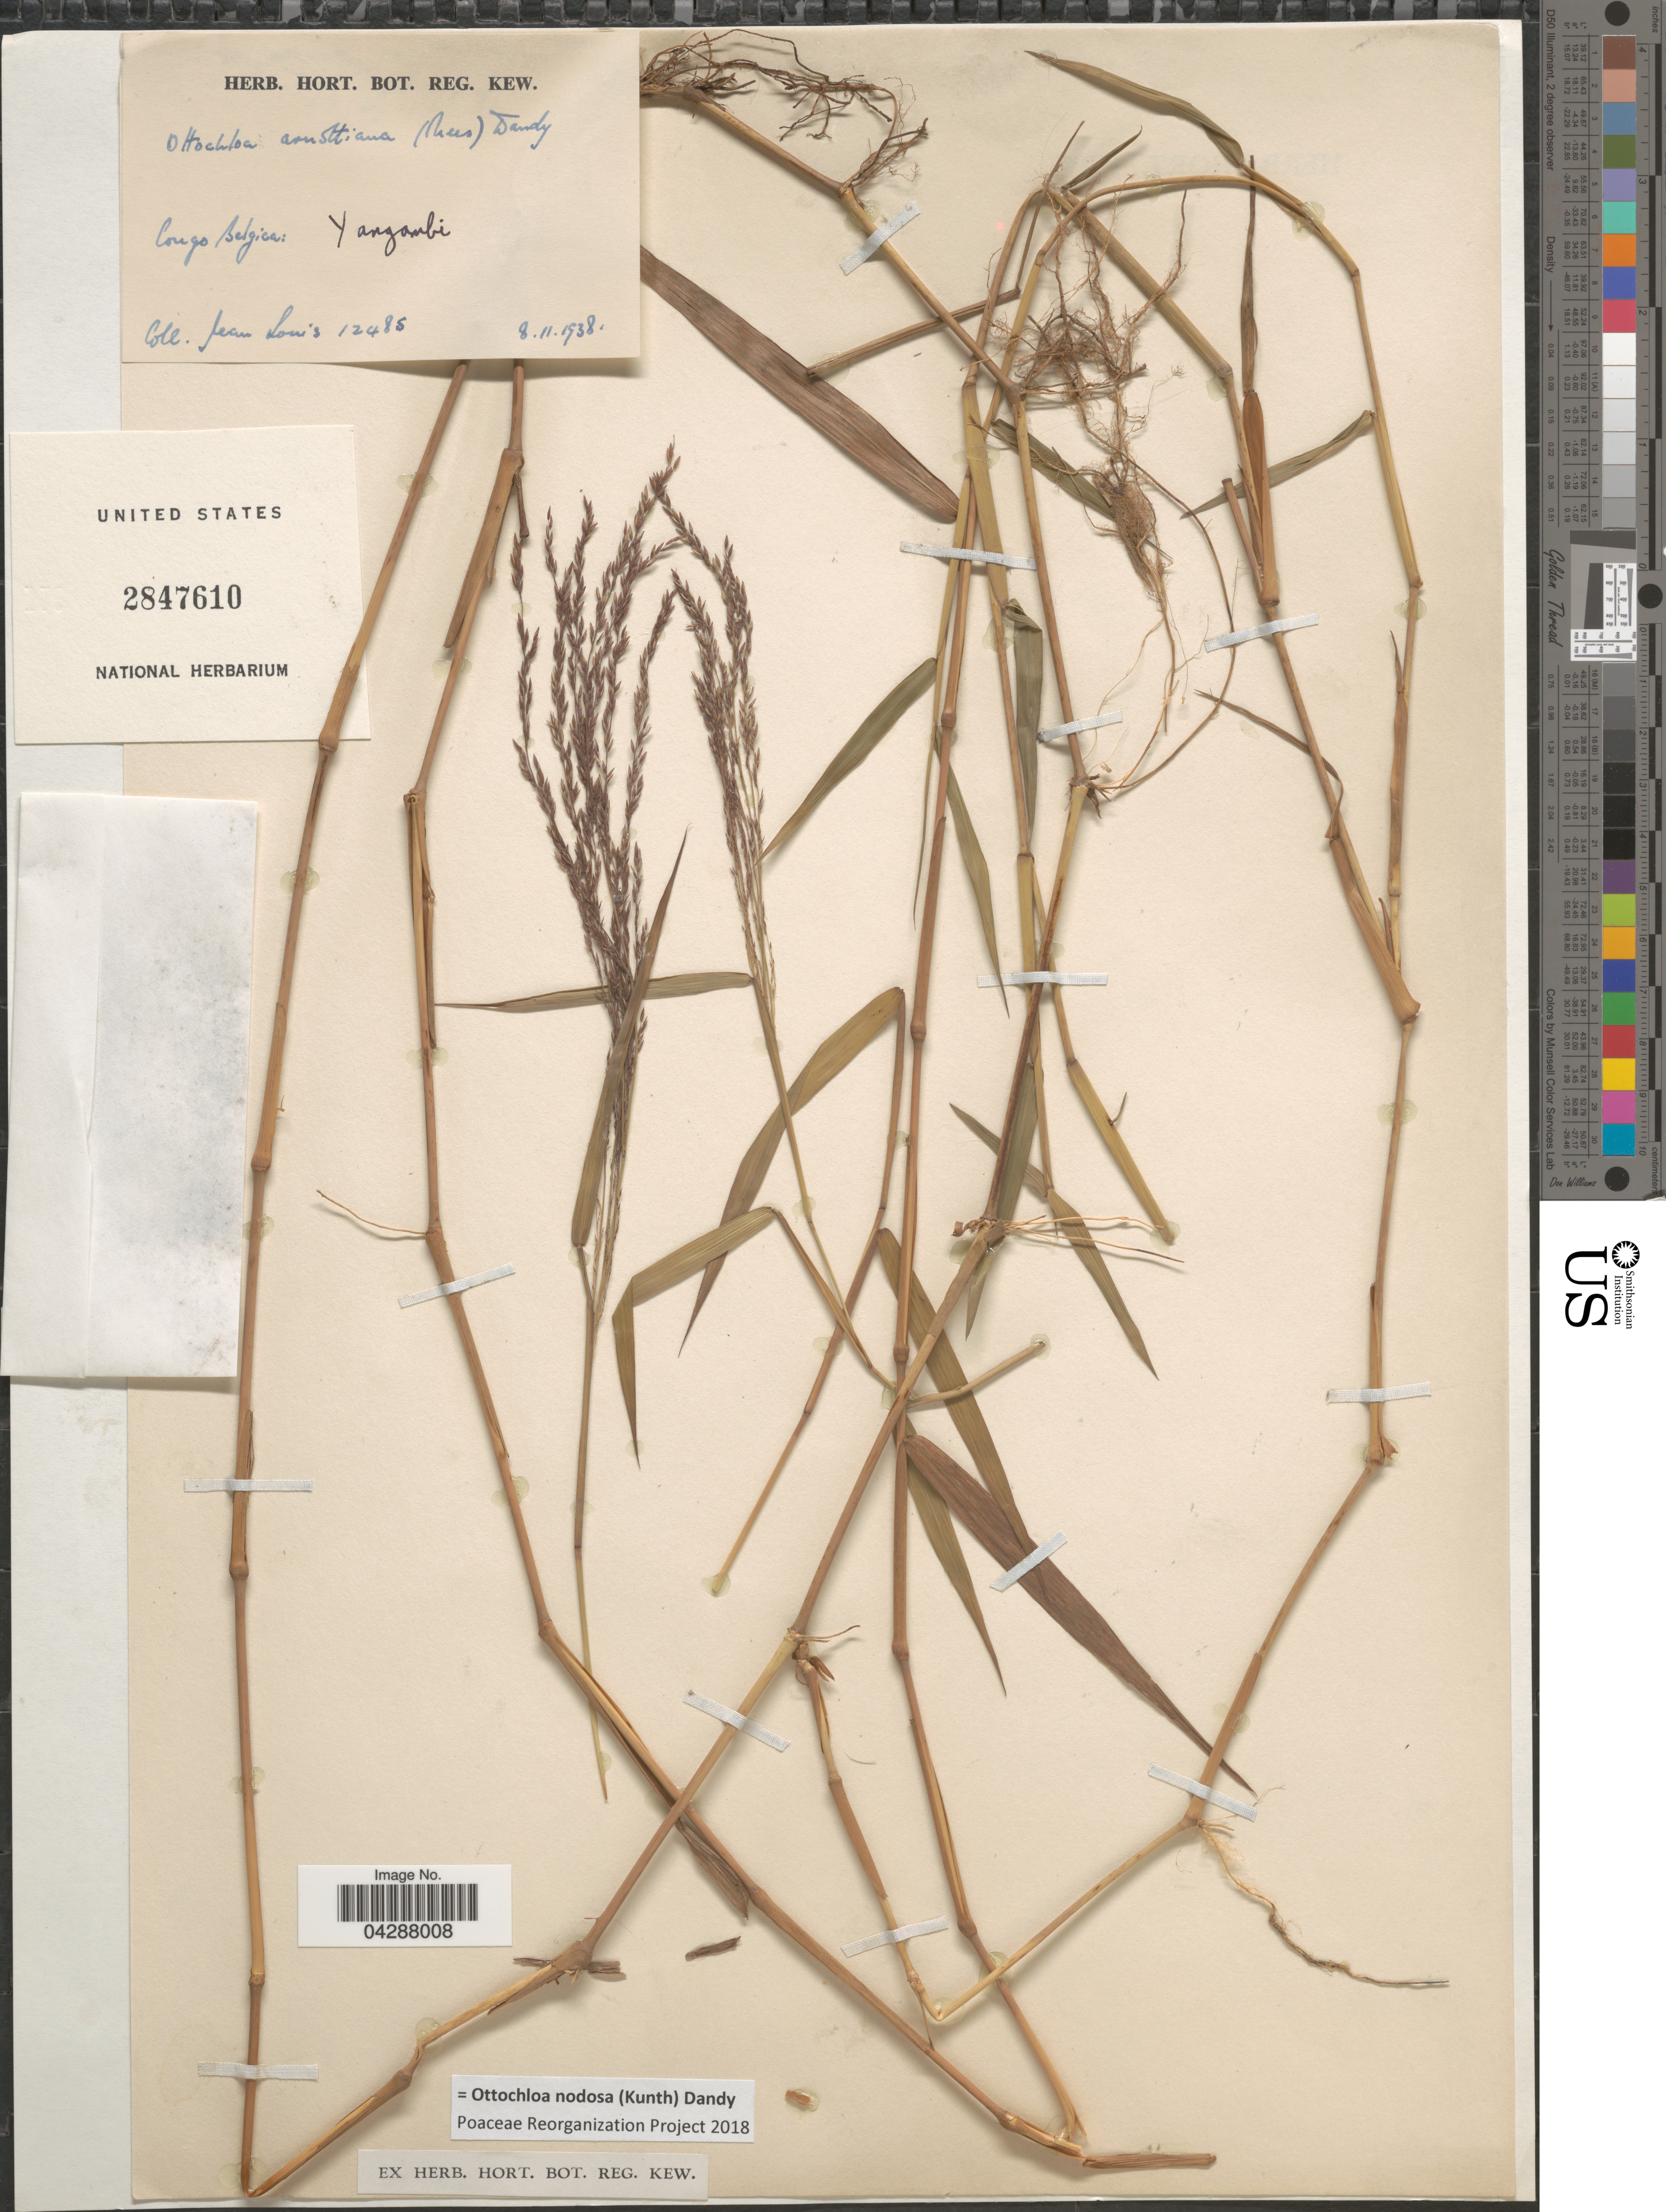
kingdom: Plantae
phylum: Tracheophyta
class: Liliopsida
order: Poales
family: Poaceae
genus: Ottochloa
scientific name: Ottochloa nodosa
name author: (Kunth) Dandy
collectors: J. Louis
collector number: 12485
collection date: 1938-11-08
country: Congo, Democratic Republic of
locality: Congo Belgica: Yangambi.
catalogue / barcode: US 2847610